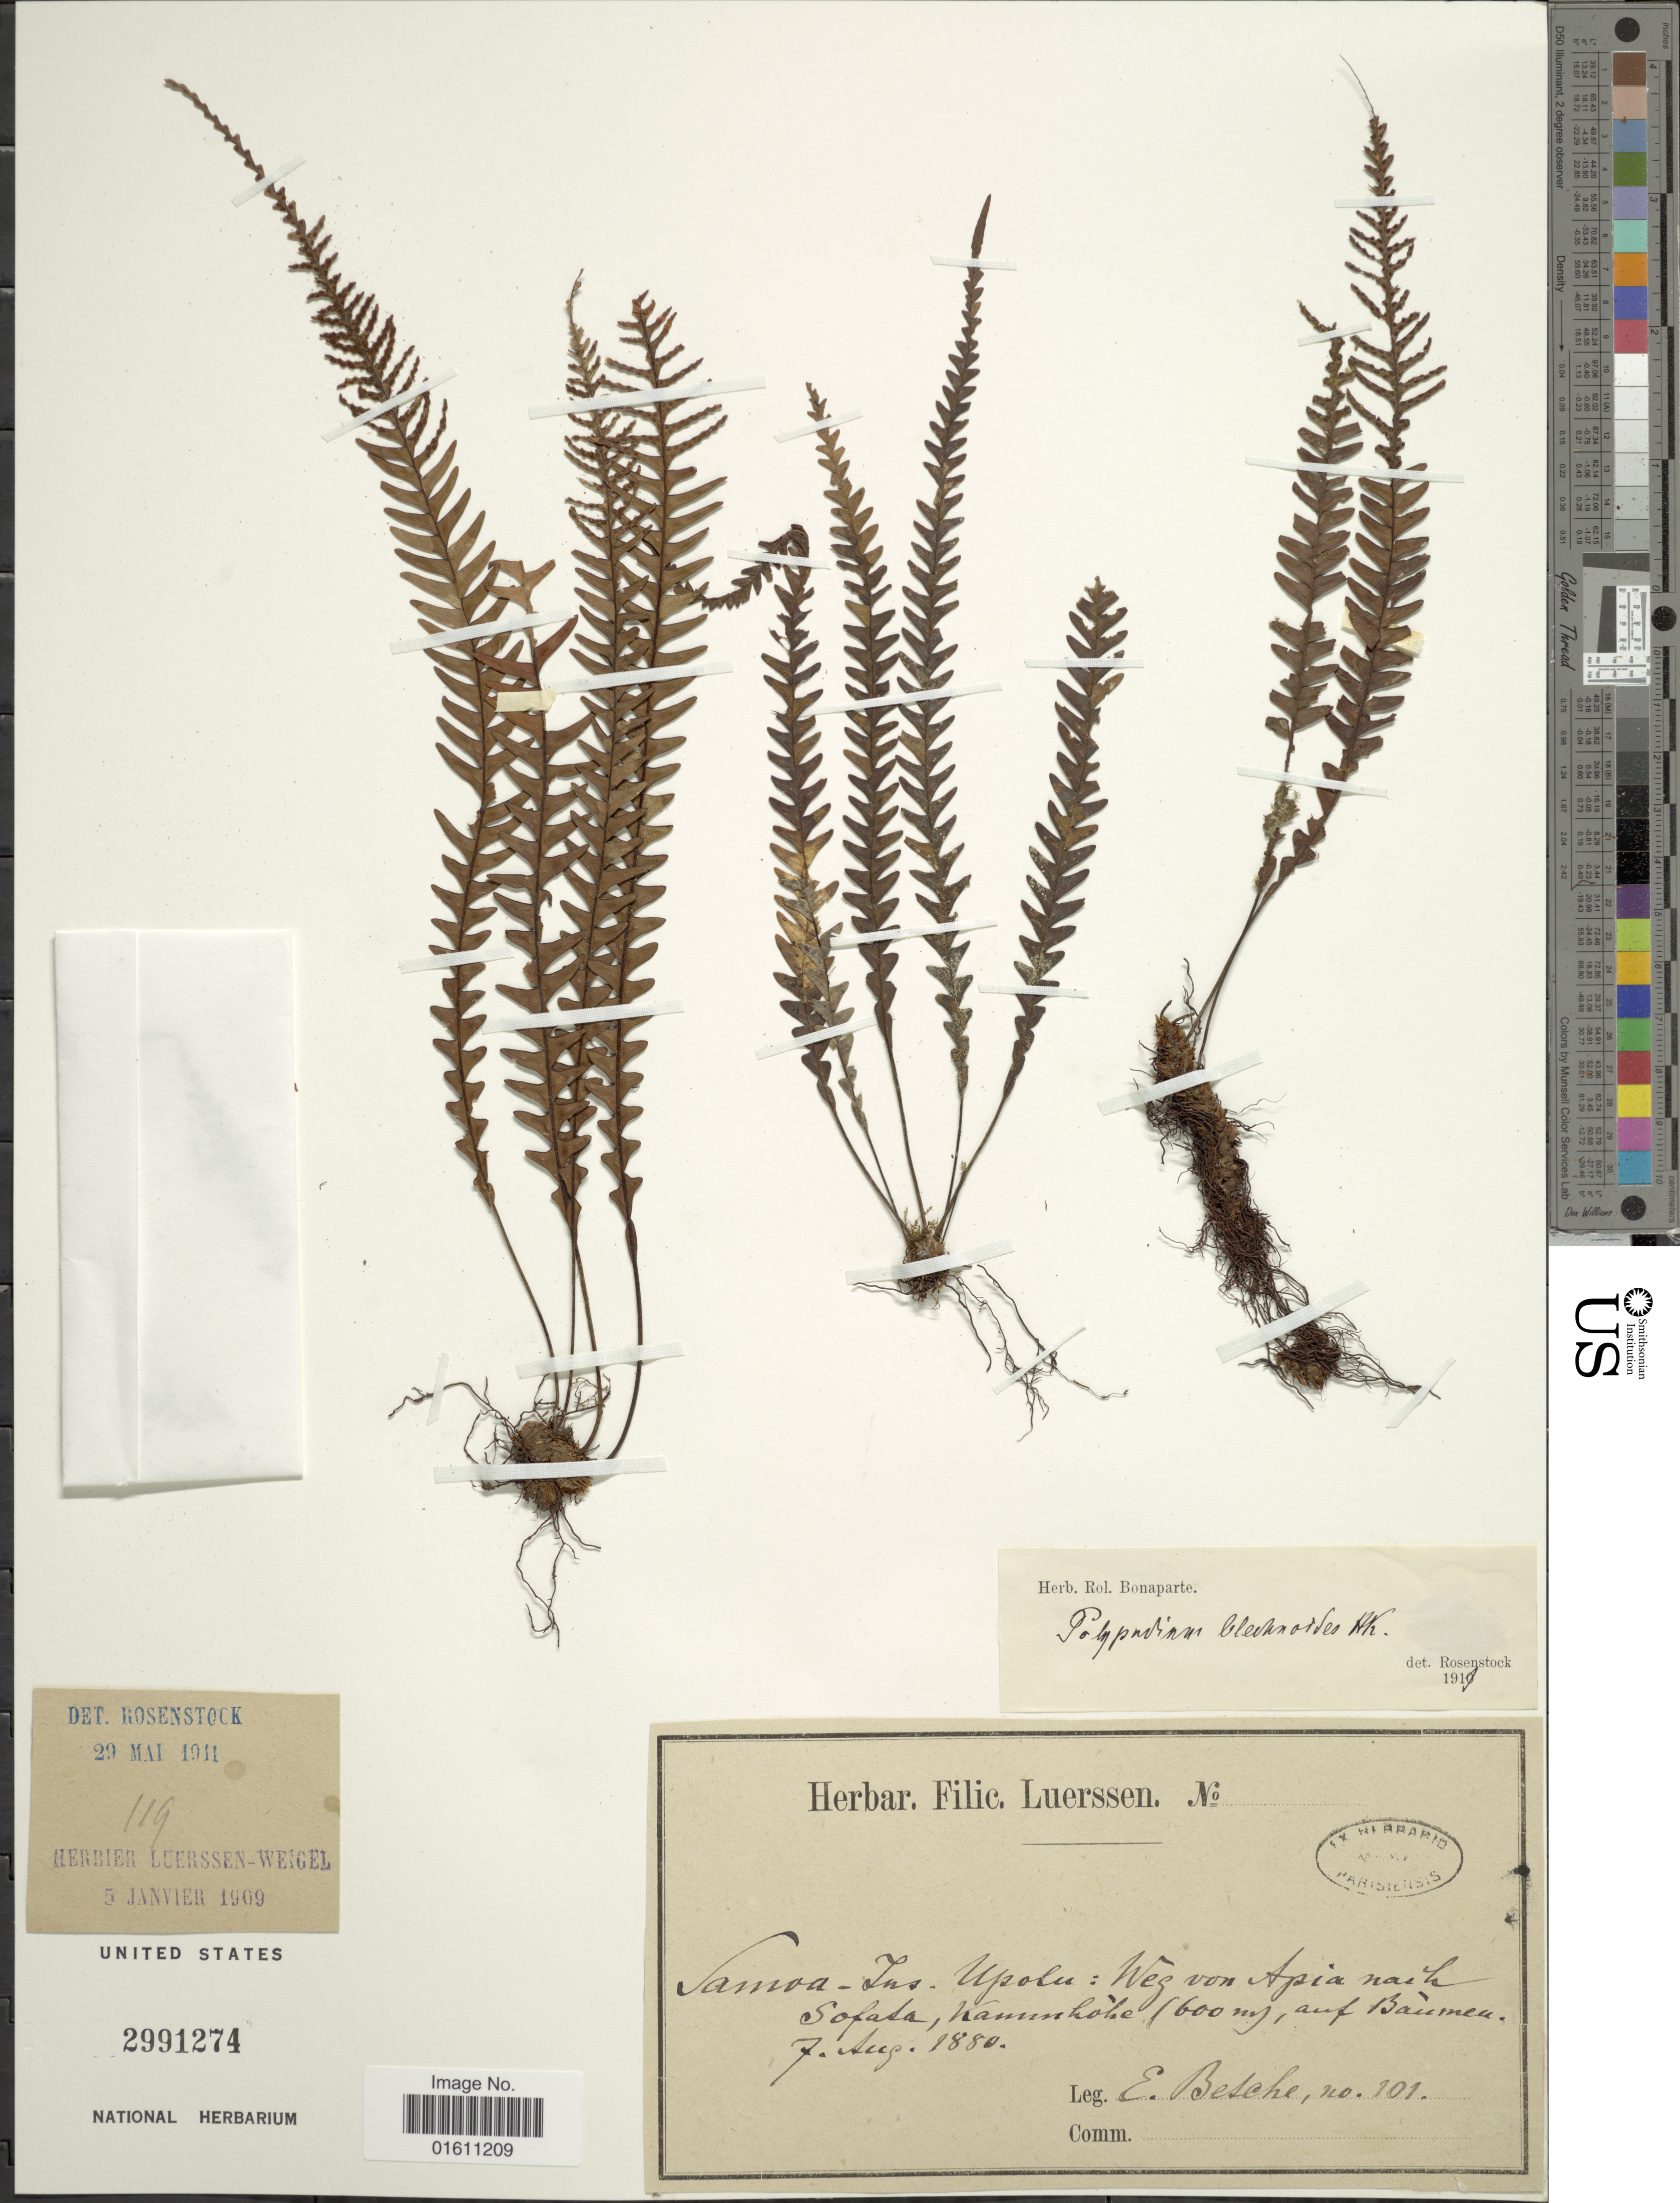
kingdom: Plantae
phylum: Tracheophyta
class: Polypodiopsida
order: Polypodiales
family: Polypodiaceae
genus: Ctenopterella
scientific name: Ctenopterella blechnoides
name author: (Grev.) Parris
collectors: E. Betche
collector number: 101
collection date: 1880-08-07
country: Samoa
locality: Samoa-Ins. Upolu: Weg von Apia naih sofasa, Kammhóhe. [interpreted]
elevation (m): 1600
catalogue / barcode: US 2991274